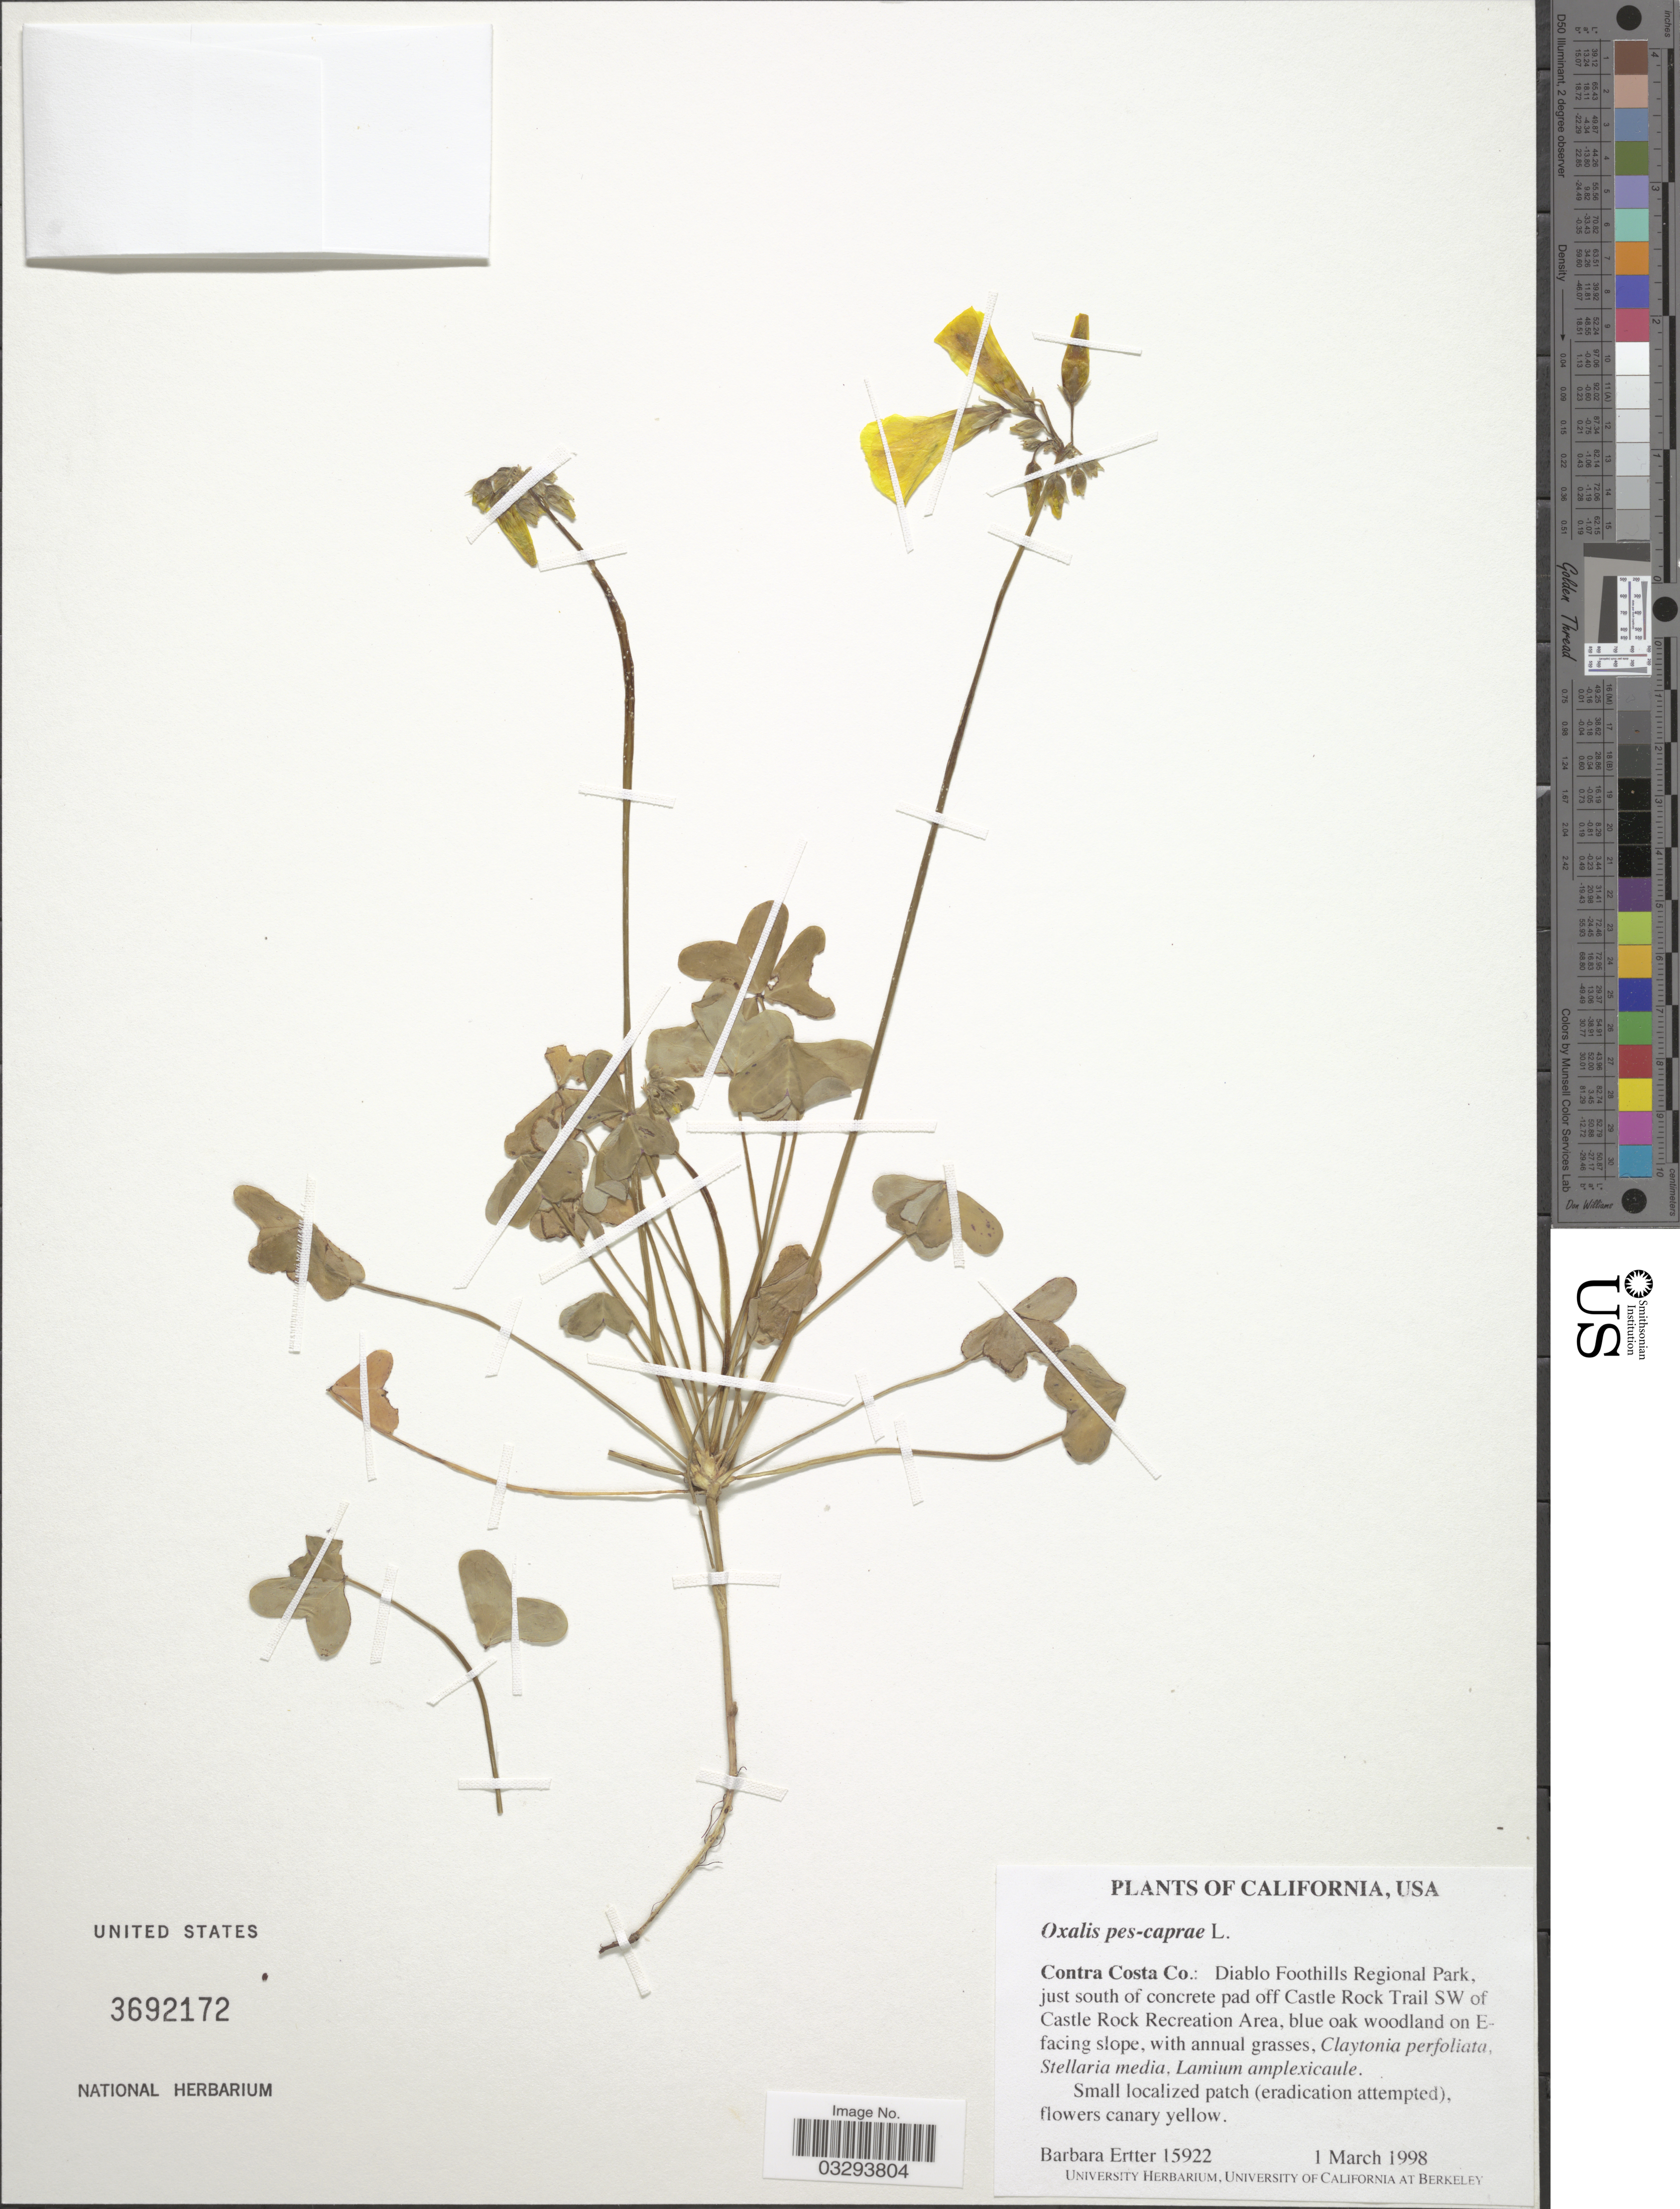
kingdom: Plantae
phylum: Tracheophyta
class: Magnoliopsida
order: Oxalidales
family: Oxalidaceae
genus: Oxalis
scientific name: Oxalis pes-caprae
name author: L.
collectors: B. Ertter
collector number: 15922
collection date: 1998-03-01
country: United States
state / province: California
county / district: Contra Costa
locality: Contra Costa Co.: Diablo Foothills Regional Park, just south of concrete pad off Castle Rock Trail SW of Castle Rock Recreation Area, blue oak woodland on E facing slope.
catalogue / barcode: US 3692172